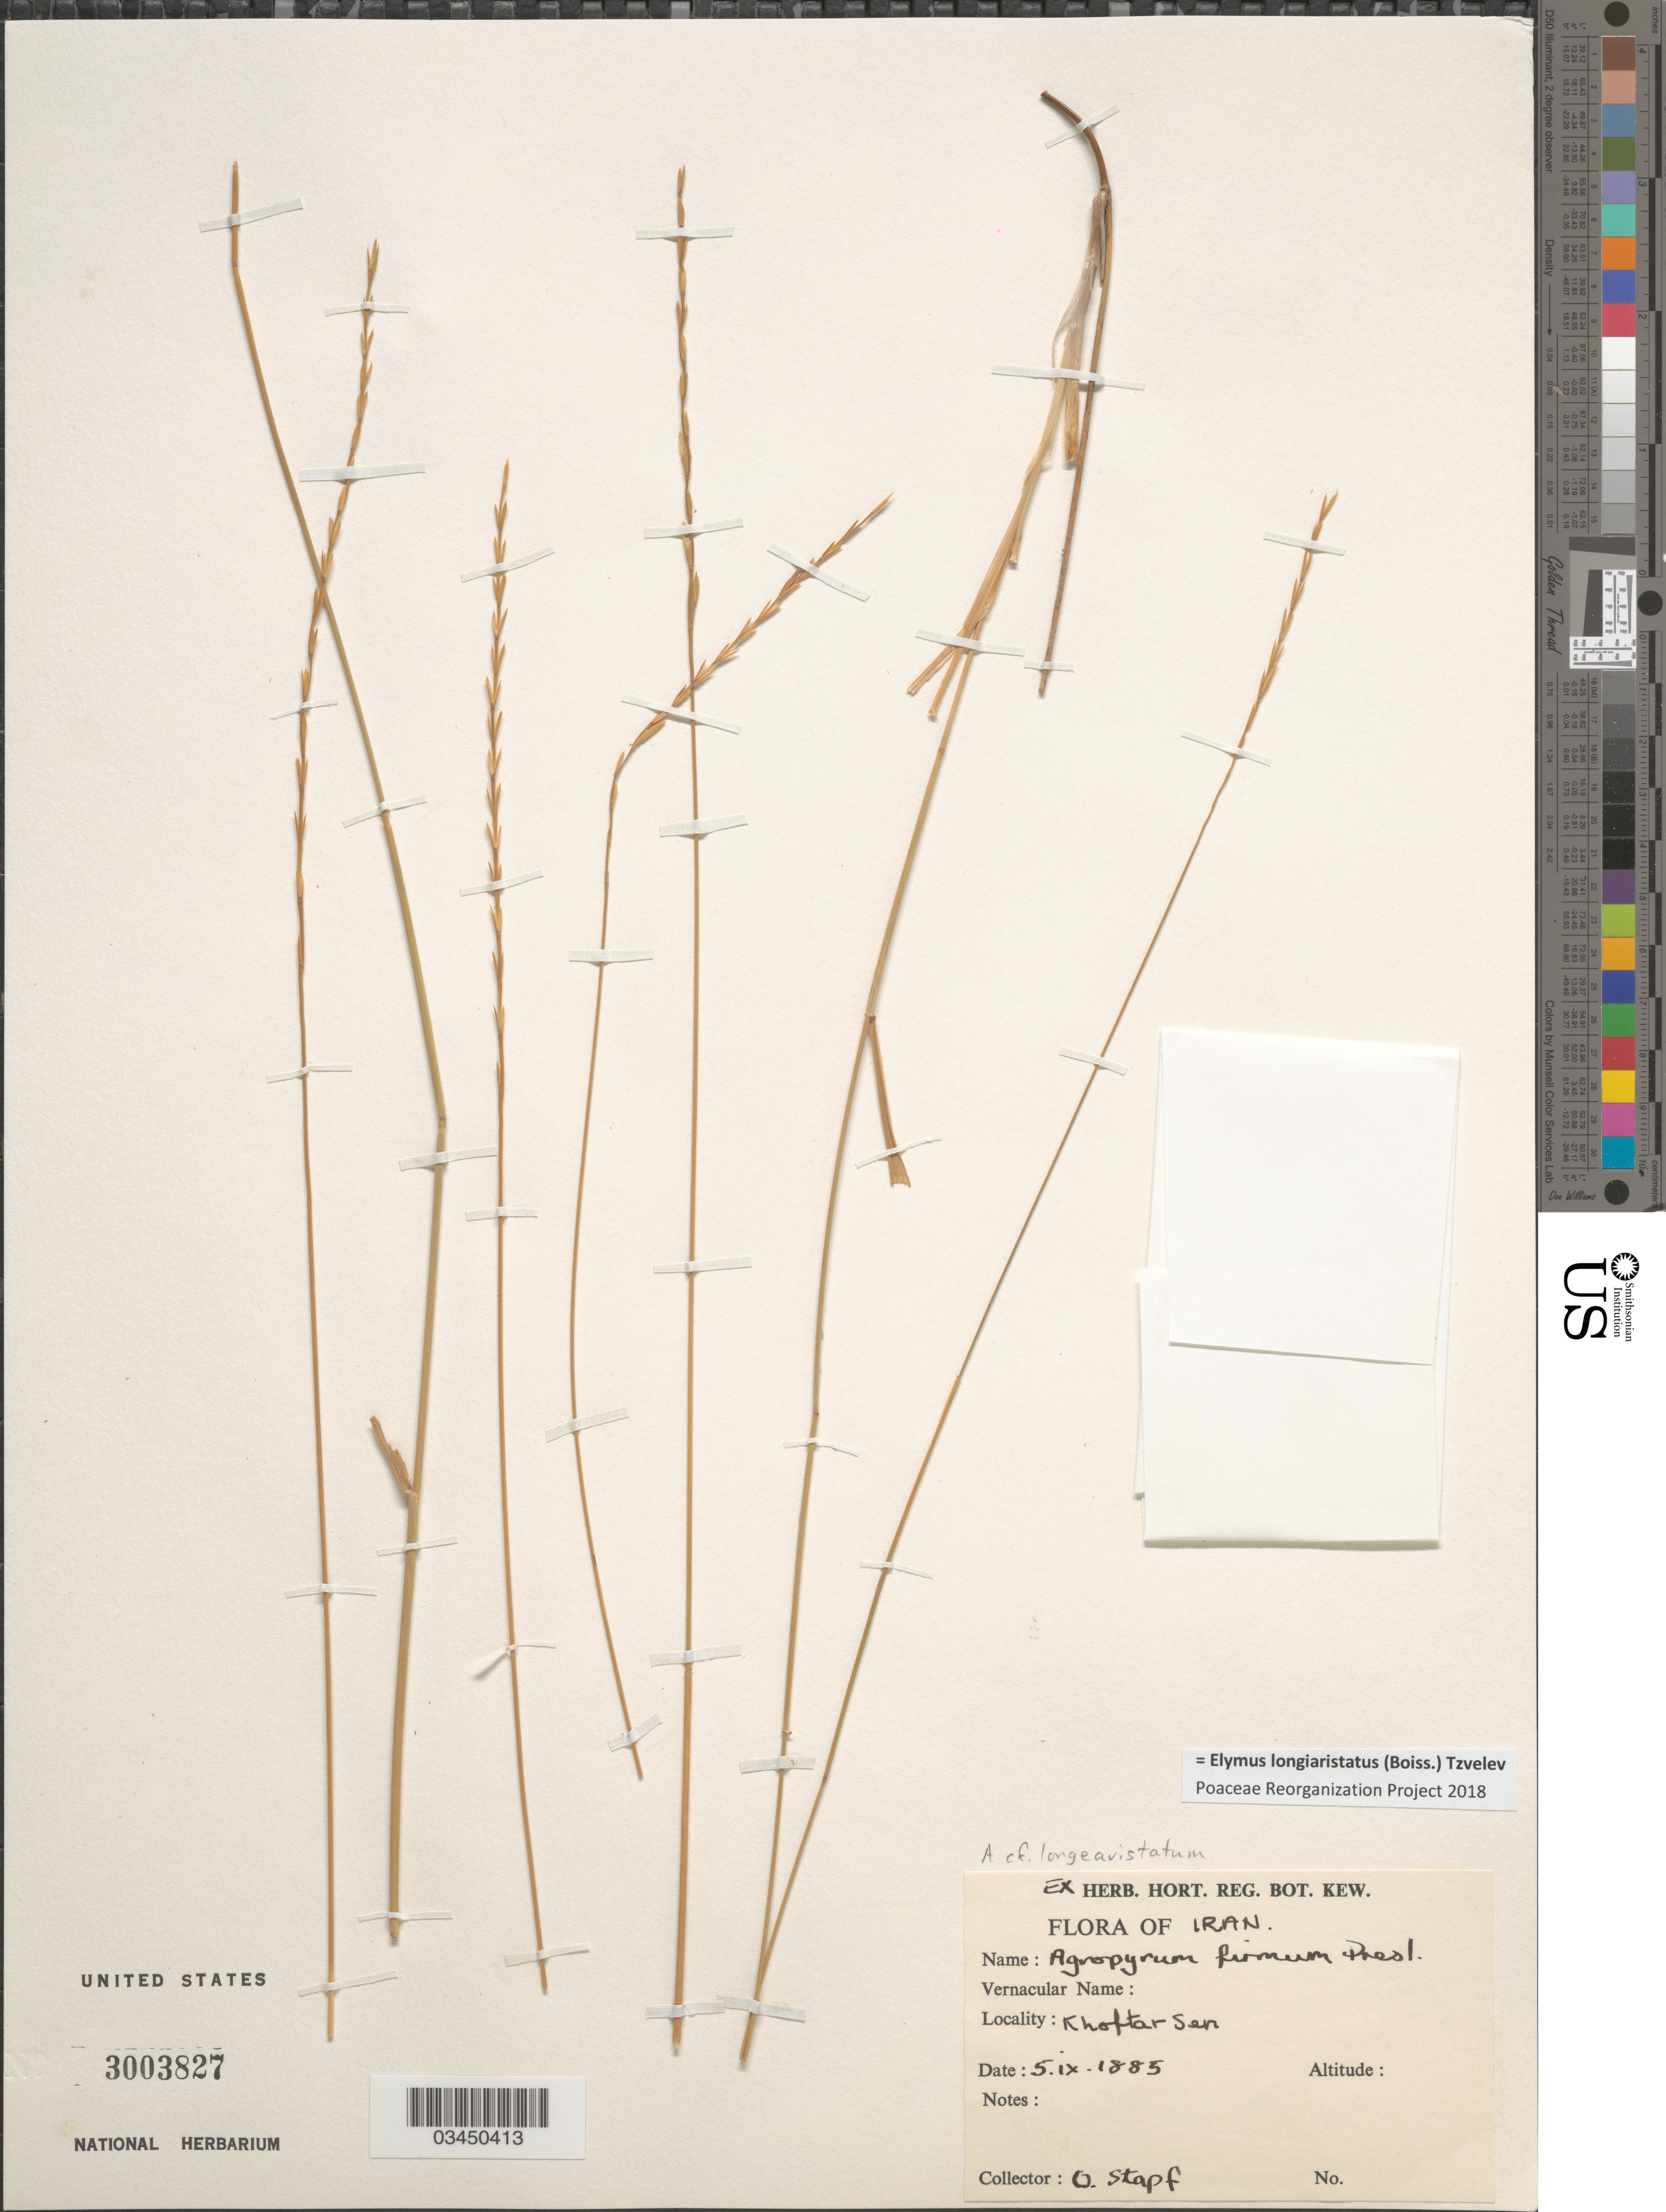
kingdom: Plantae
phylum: Tracheophyta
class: Liliopsida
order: Poales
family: Poaceae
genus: Elymus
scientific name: Elymus longiaristatus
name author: (Boiss.) Tzvelev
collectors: O. Stapf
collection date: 1885-09-05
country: Iran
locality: Khoftar Sen.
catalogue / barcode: US 3003827